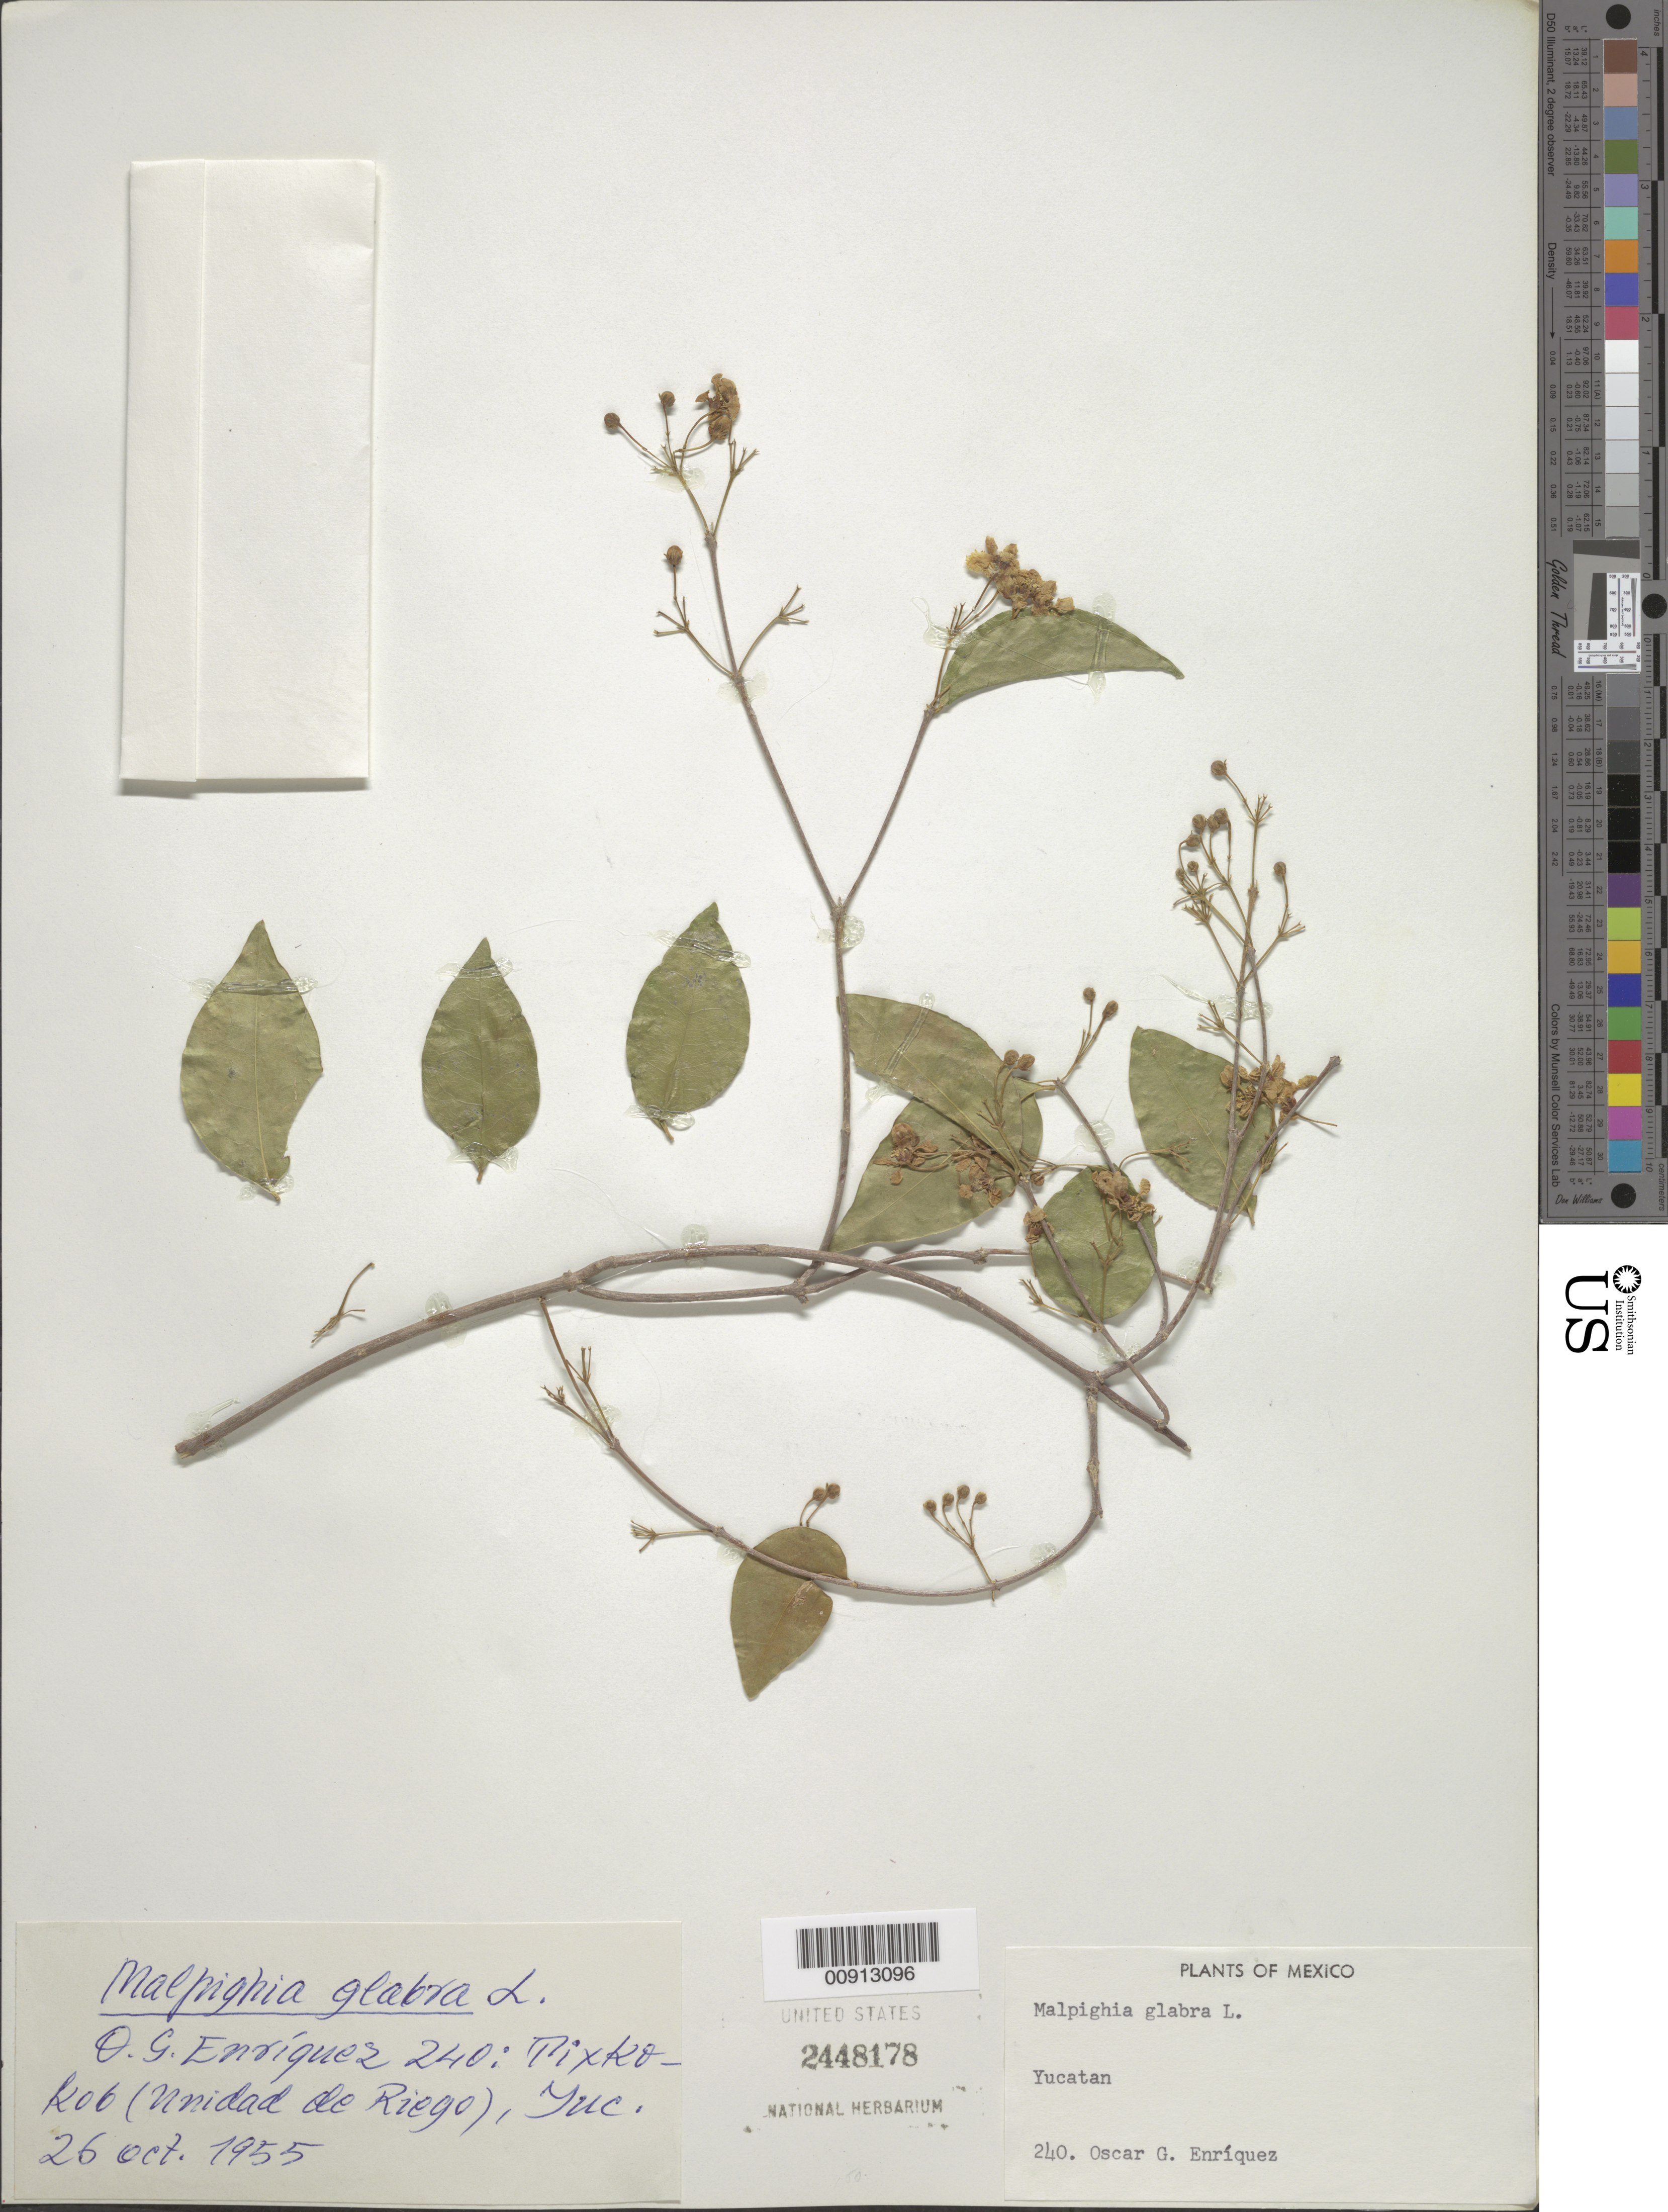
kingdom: Plantae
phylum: Tracheophyta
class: Magnoliopsida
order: Malpighiales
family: Malpighiaceae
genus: Malpighia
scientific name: Malpighia glabra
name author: L.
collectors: O. Enriquez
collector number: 240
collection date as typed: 26 Oct 1955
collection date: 1955-10-26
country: Mexico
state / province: Yucatán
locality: Tixkokob (Unidad de Riego), Yucatán.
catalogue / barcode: US 2448178